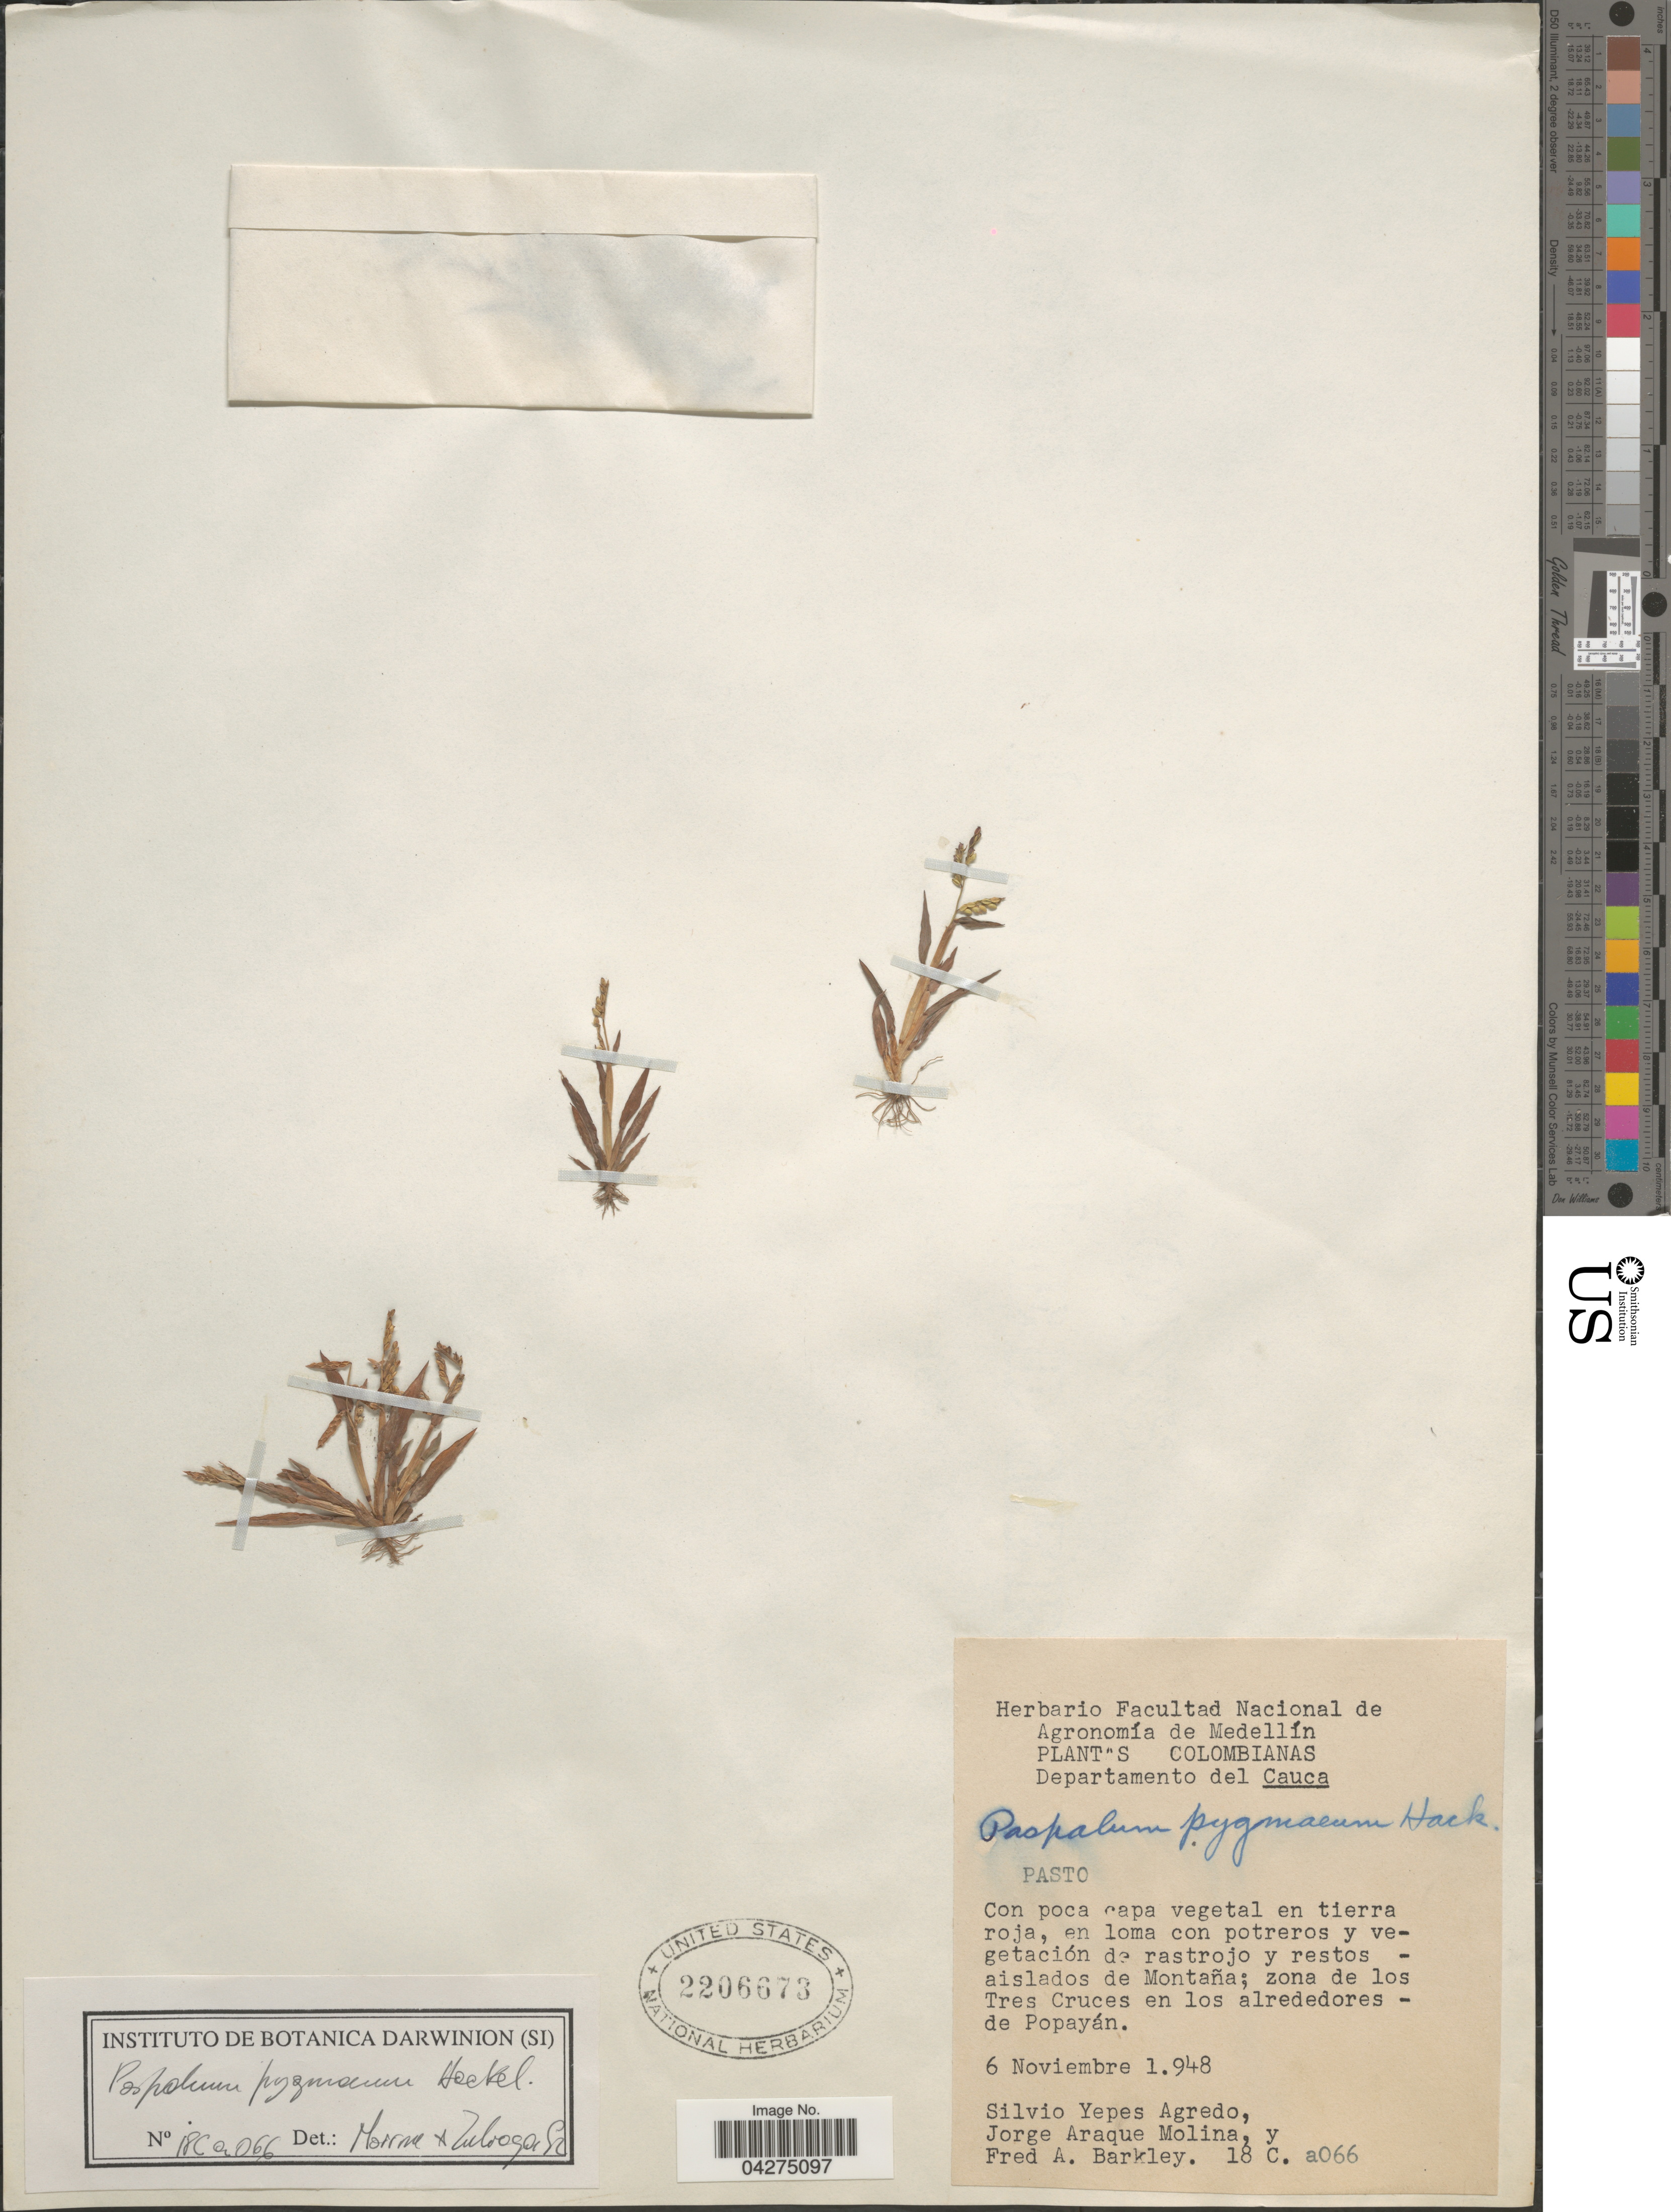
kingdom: Plantae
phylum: Tracheophyta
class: Liliopsida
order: Poales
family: Poaceae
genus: Paspalum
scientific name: Paspalum pygmaeum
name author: Hack.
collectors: S. Yepes-Agredo, J. Araque Molina & F. A. Barkley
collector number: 18C.a066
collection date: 1948-11-06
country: Colombia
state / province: Cauca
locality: Departamento del Cauca. Pasto. Con poca capa vegetal en tierra roja, en loma con potreros y vegetación de rastrojo y restos - aislados de Montaña; zona de los Tres Cruces en los alrededores - de Popayán.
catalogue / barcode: US 2206673